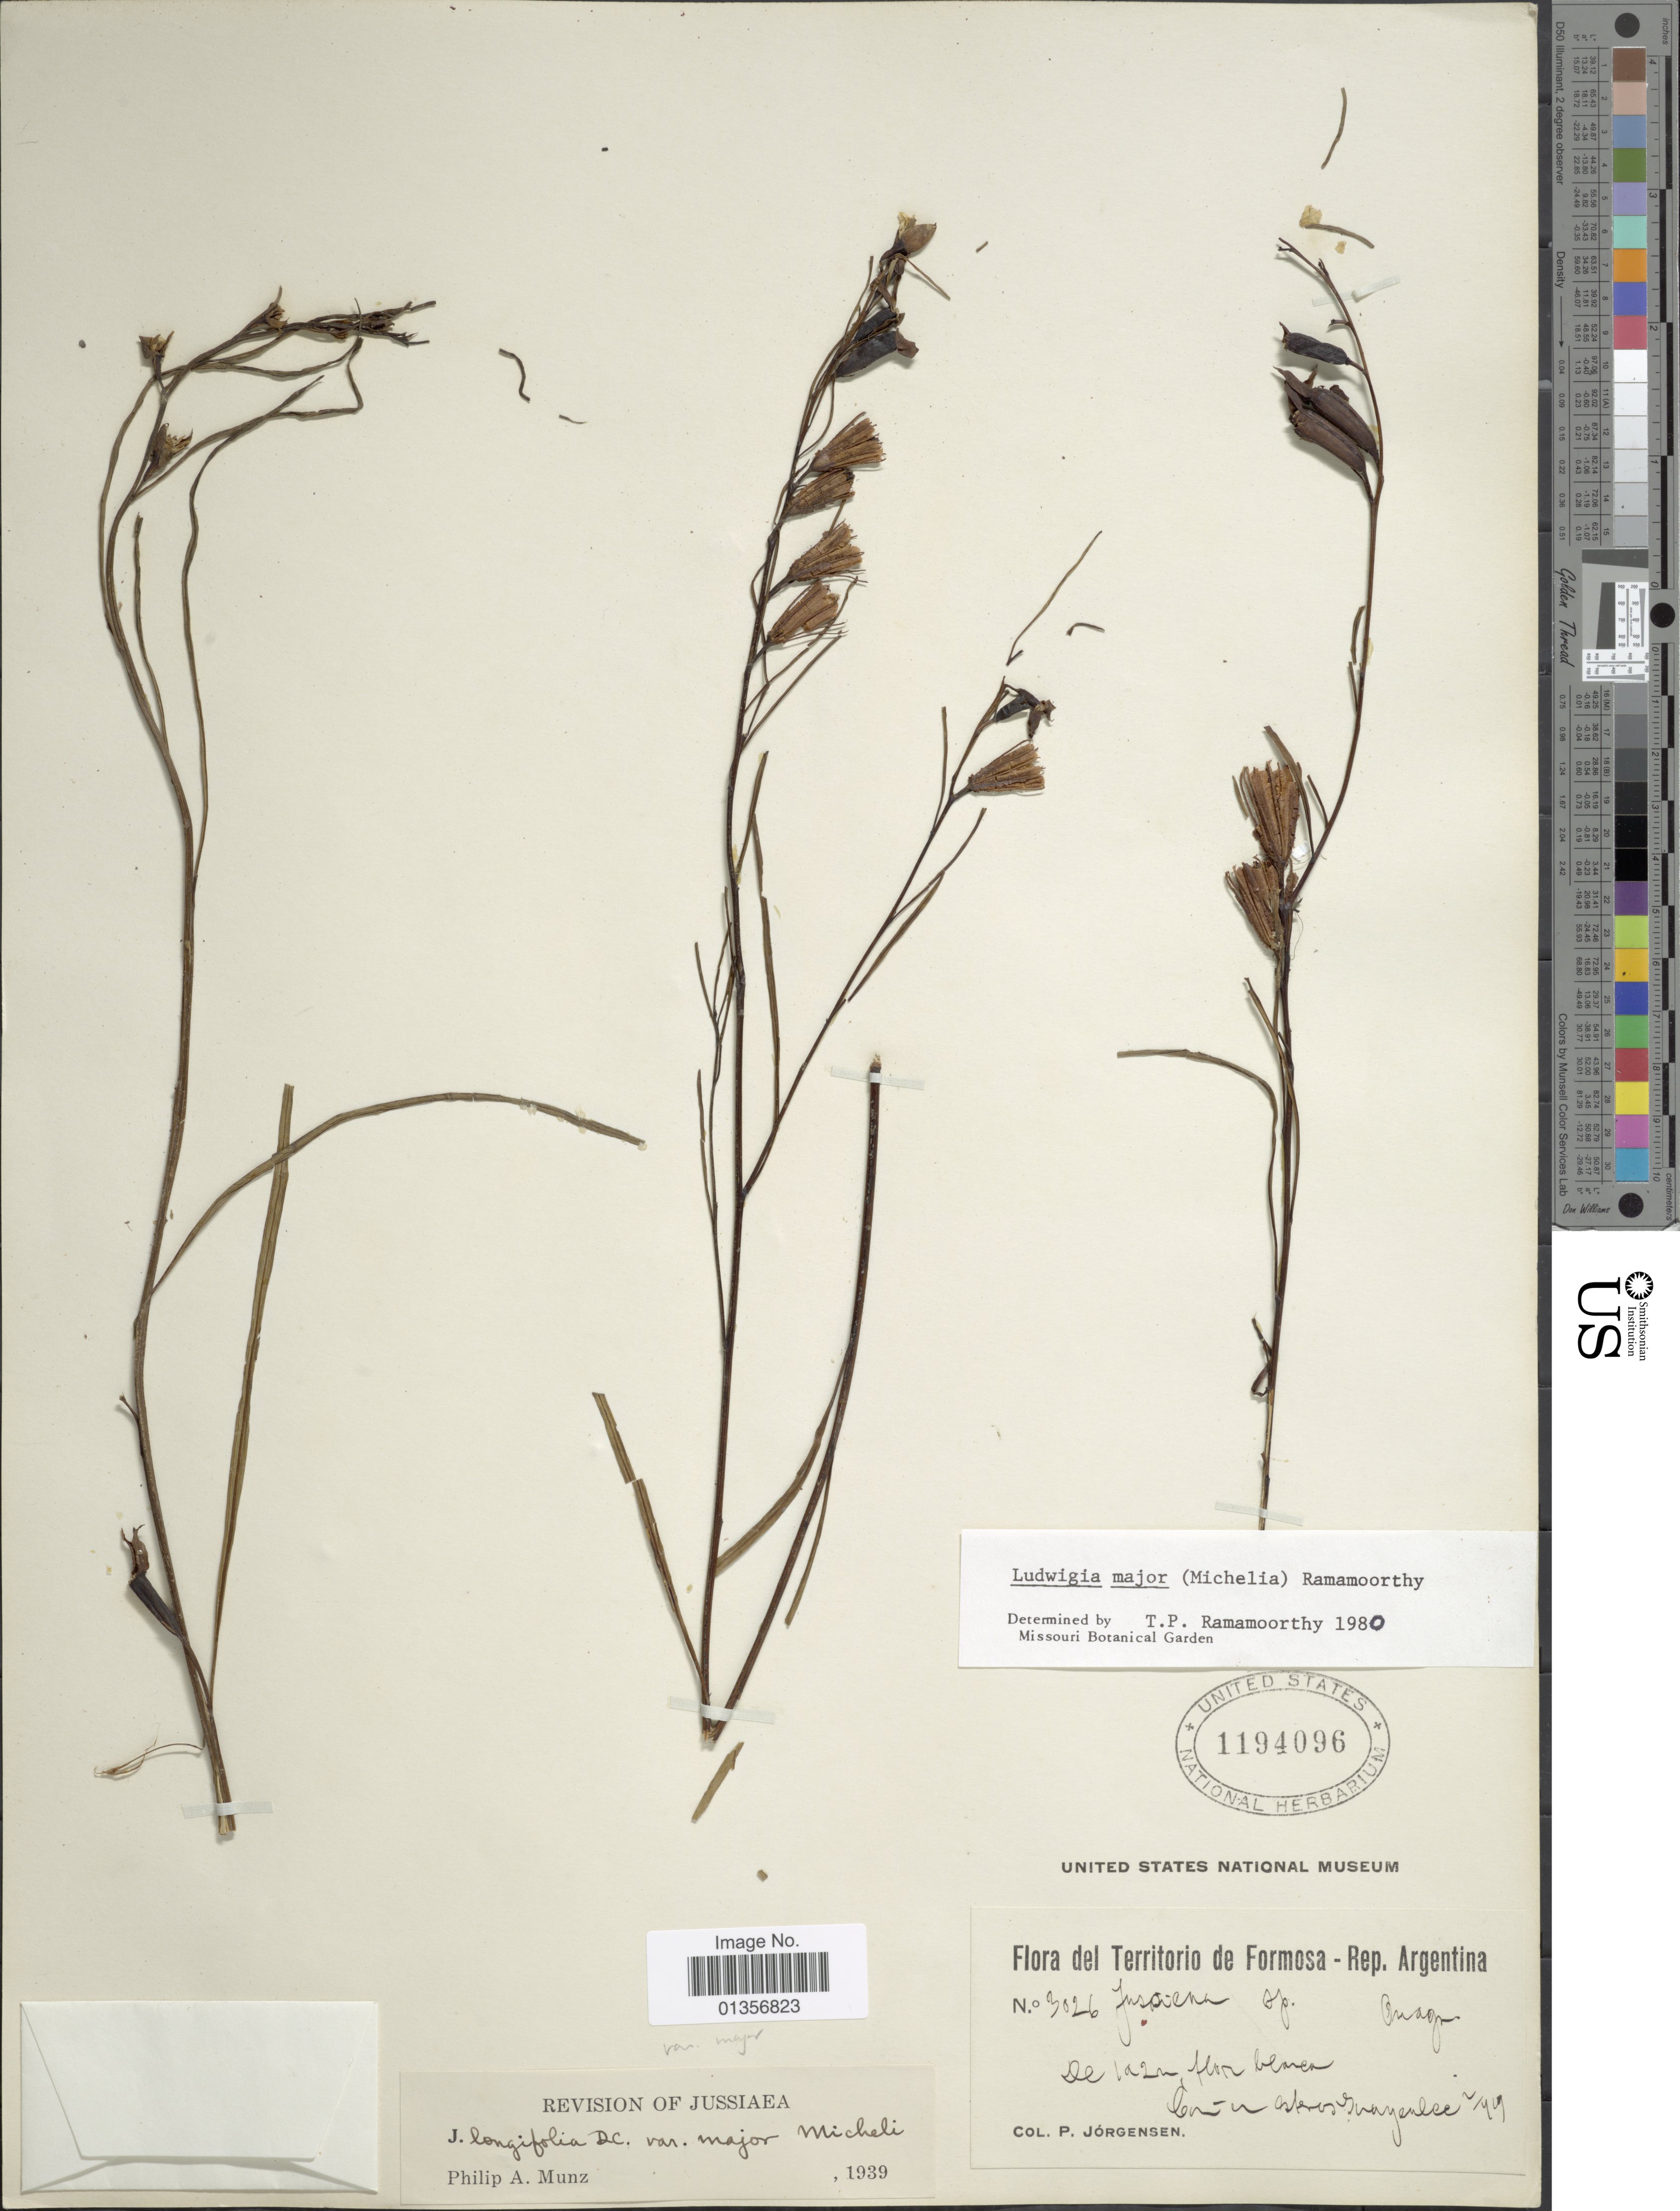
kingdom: Plantae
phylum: Tracheophyta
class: Magnoliopsida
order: Myrtales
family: Onagraceae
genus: Ludwigia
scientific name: Ludwigia major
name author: (Micheli) Ramamoorthy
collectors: P. Jörgensen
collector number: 3026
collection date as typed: Transcribed d/m/y: /2/49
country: Argentina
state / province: Formosa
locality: Comun en esteros Guayculee. [interpreted]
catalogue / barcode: US 1194096